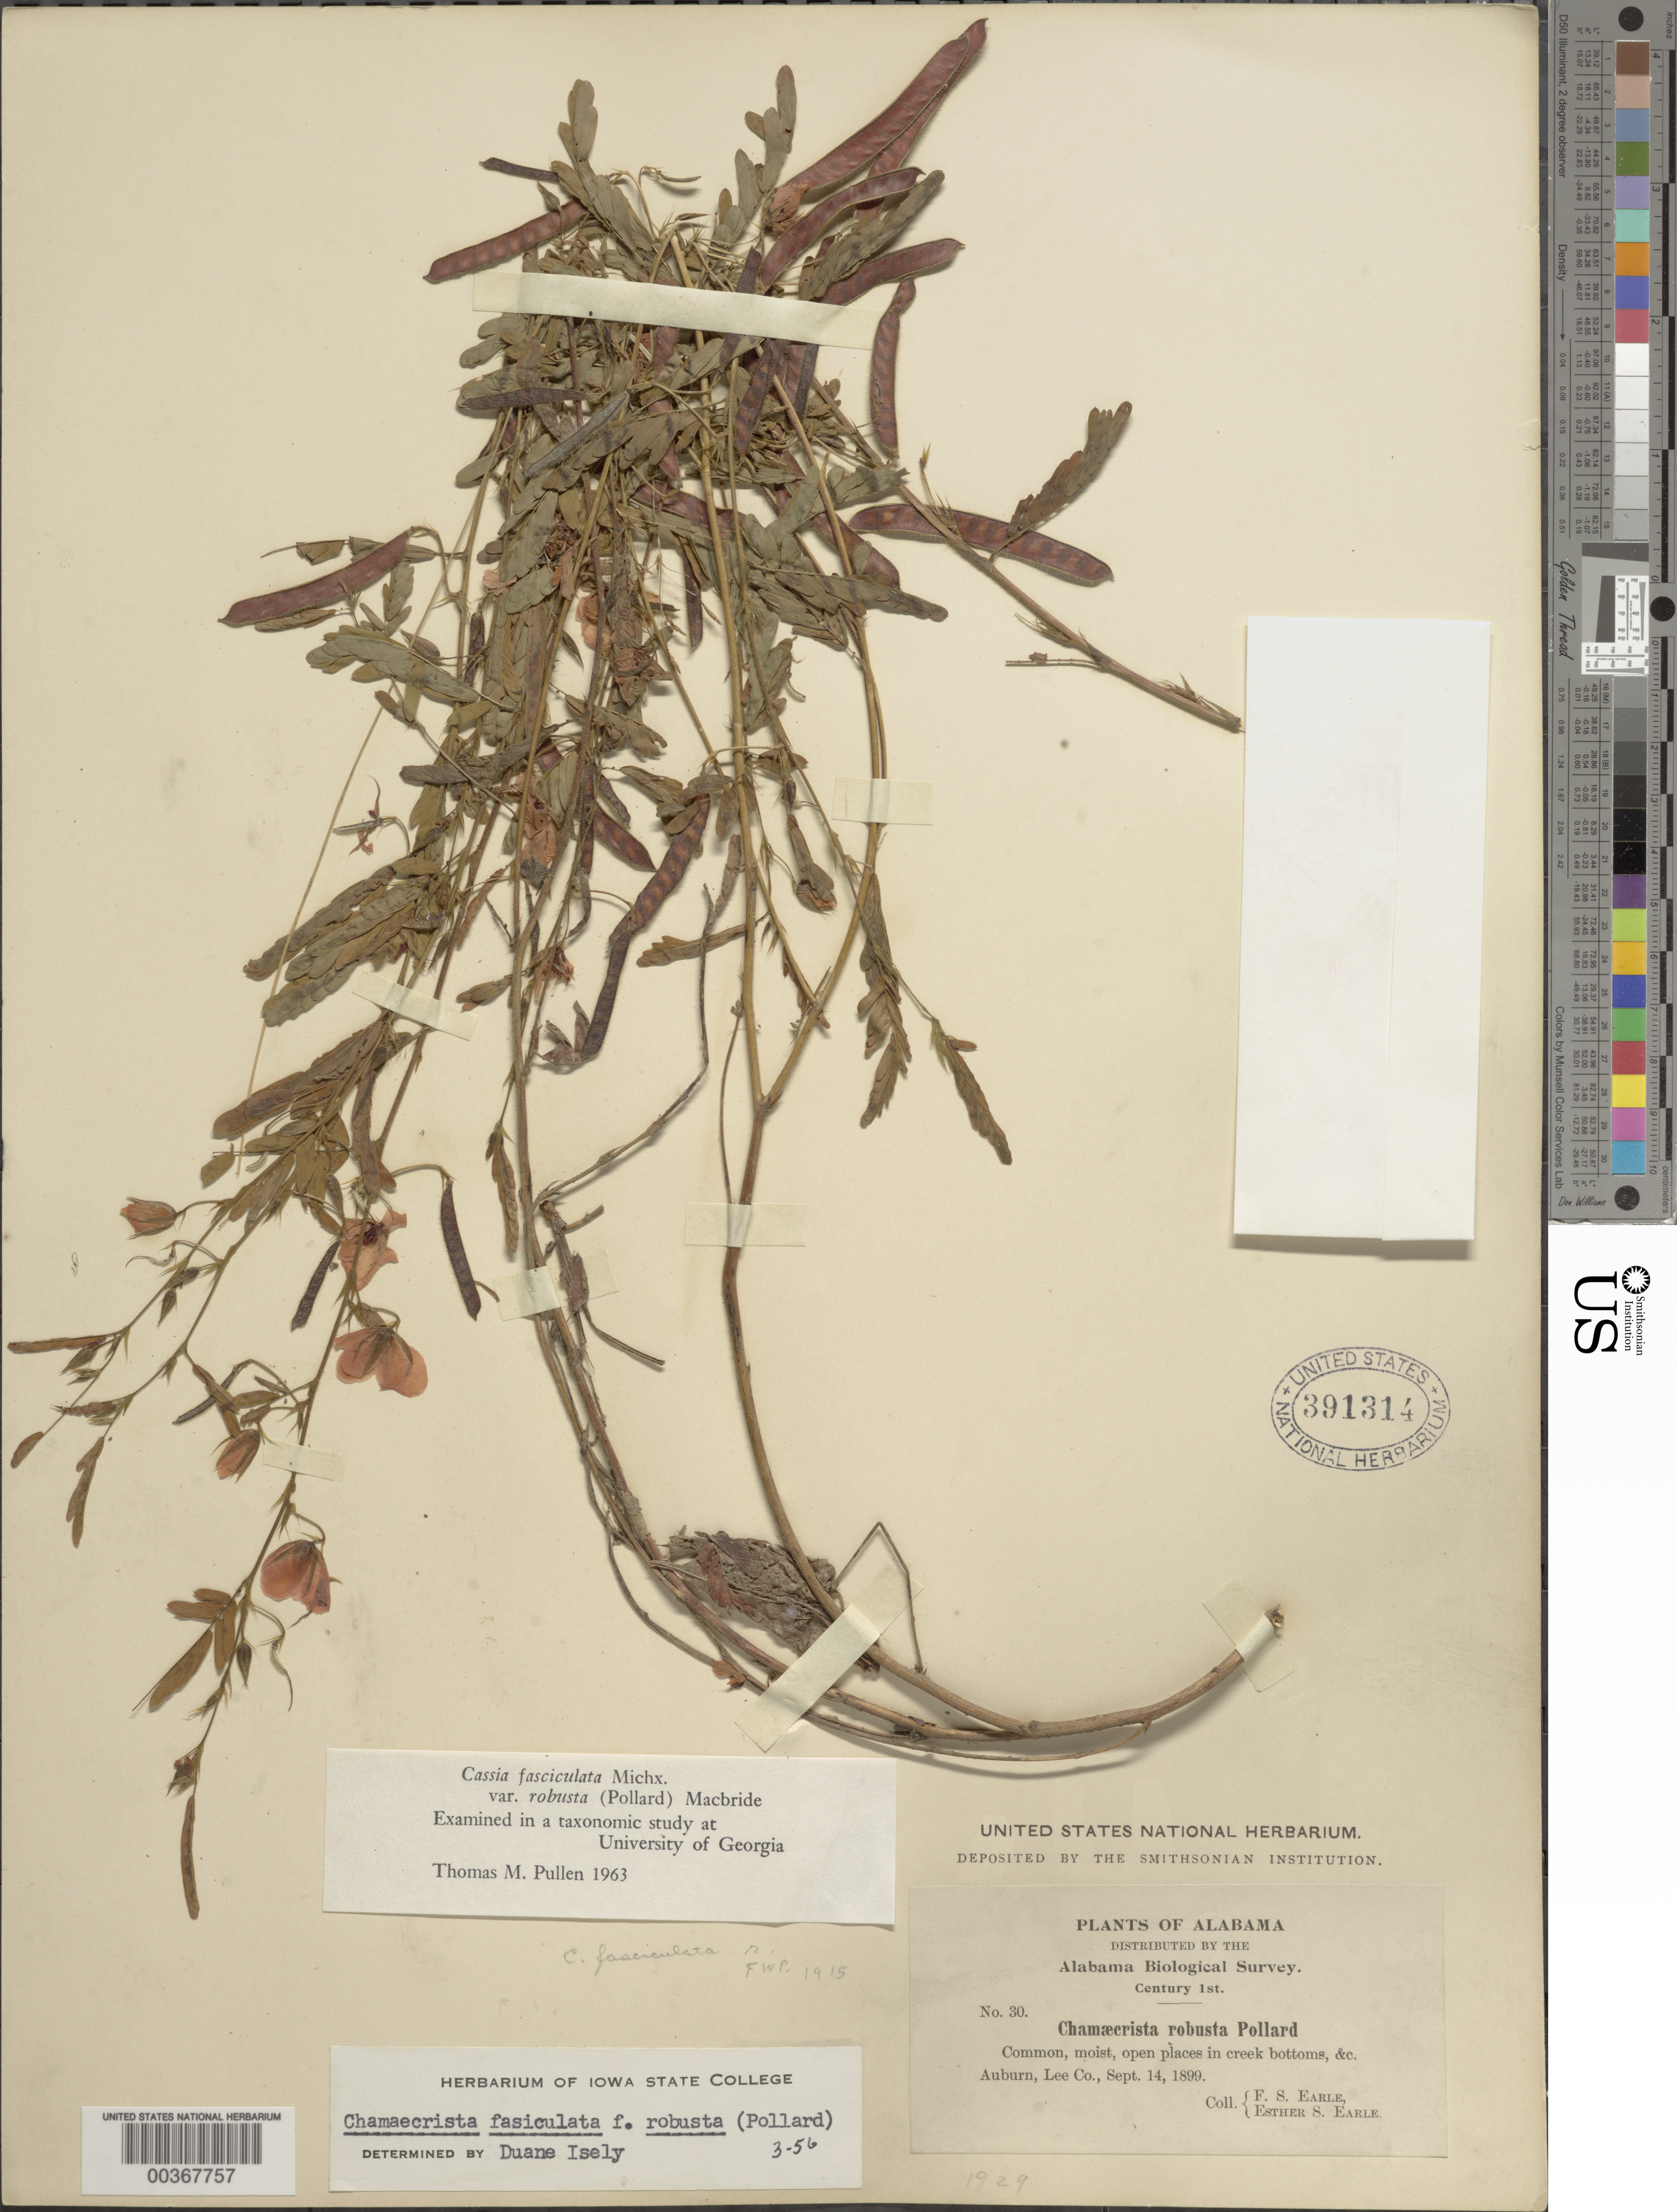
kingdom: Plantae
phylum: Tracheophyta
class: Magnoliopsida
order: Fabales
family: Fabaceae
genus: Chamaecrista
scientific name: Chamaecrista fasciculata var. robusta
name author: (Pollard) Moldenke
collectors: F. S. Earle & E. S. Earle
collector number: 30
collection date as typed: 14 Sep 1899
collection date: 1899-09-14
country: United States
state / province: Alabama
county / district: Lee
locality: Auburn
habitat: Moist, open places in creek bottoms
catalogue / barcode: US 391314